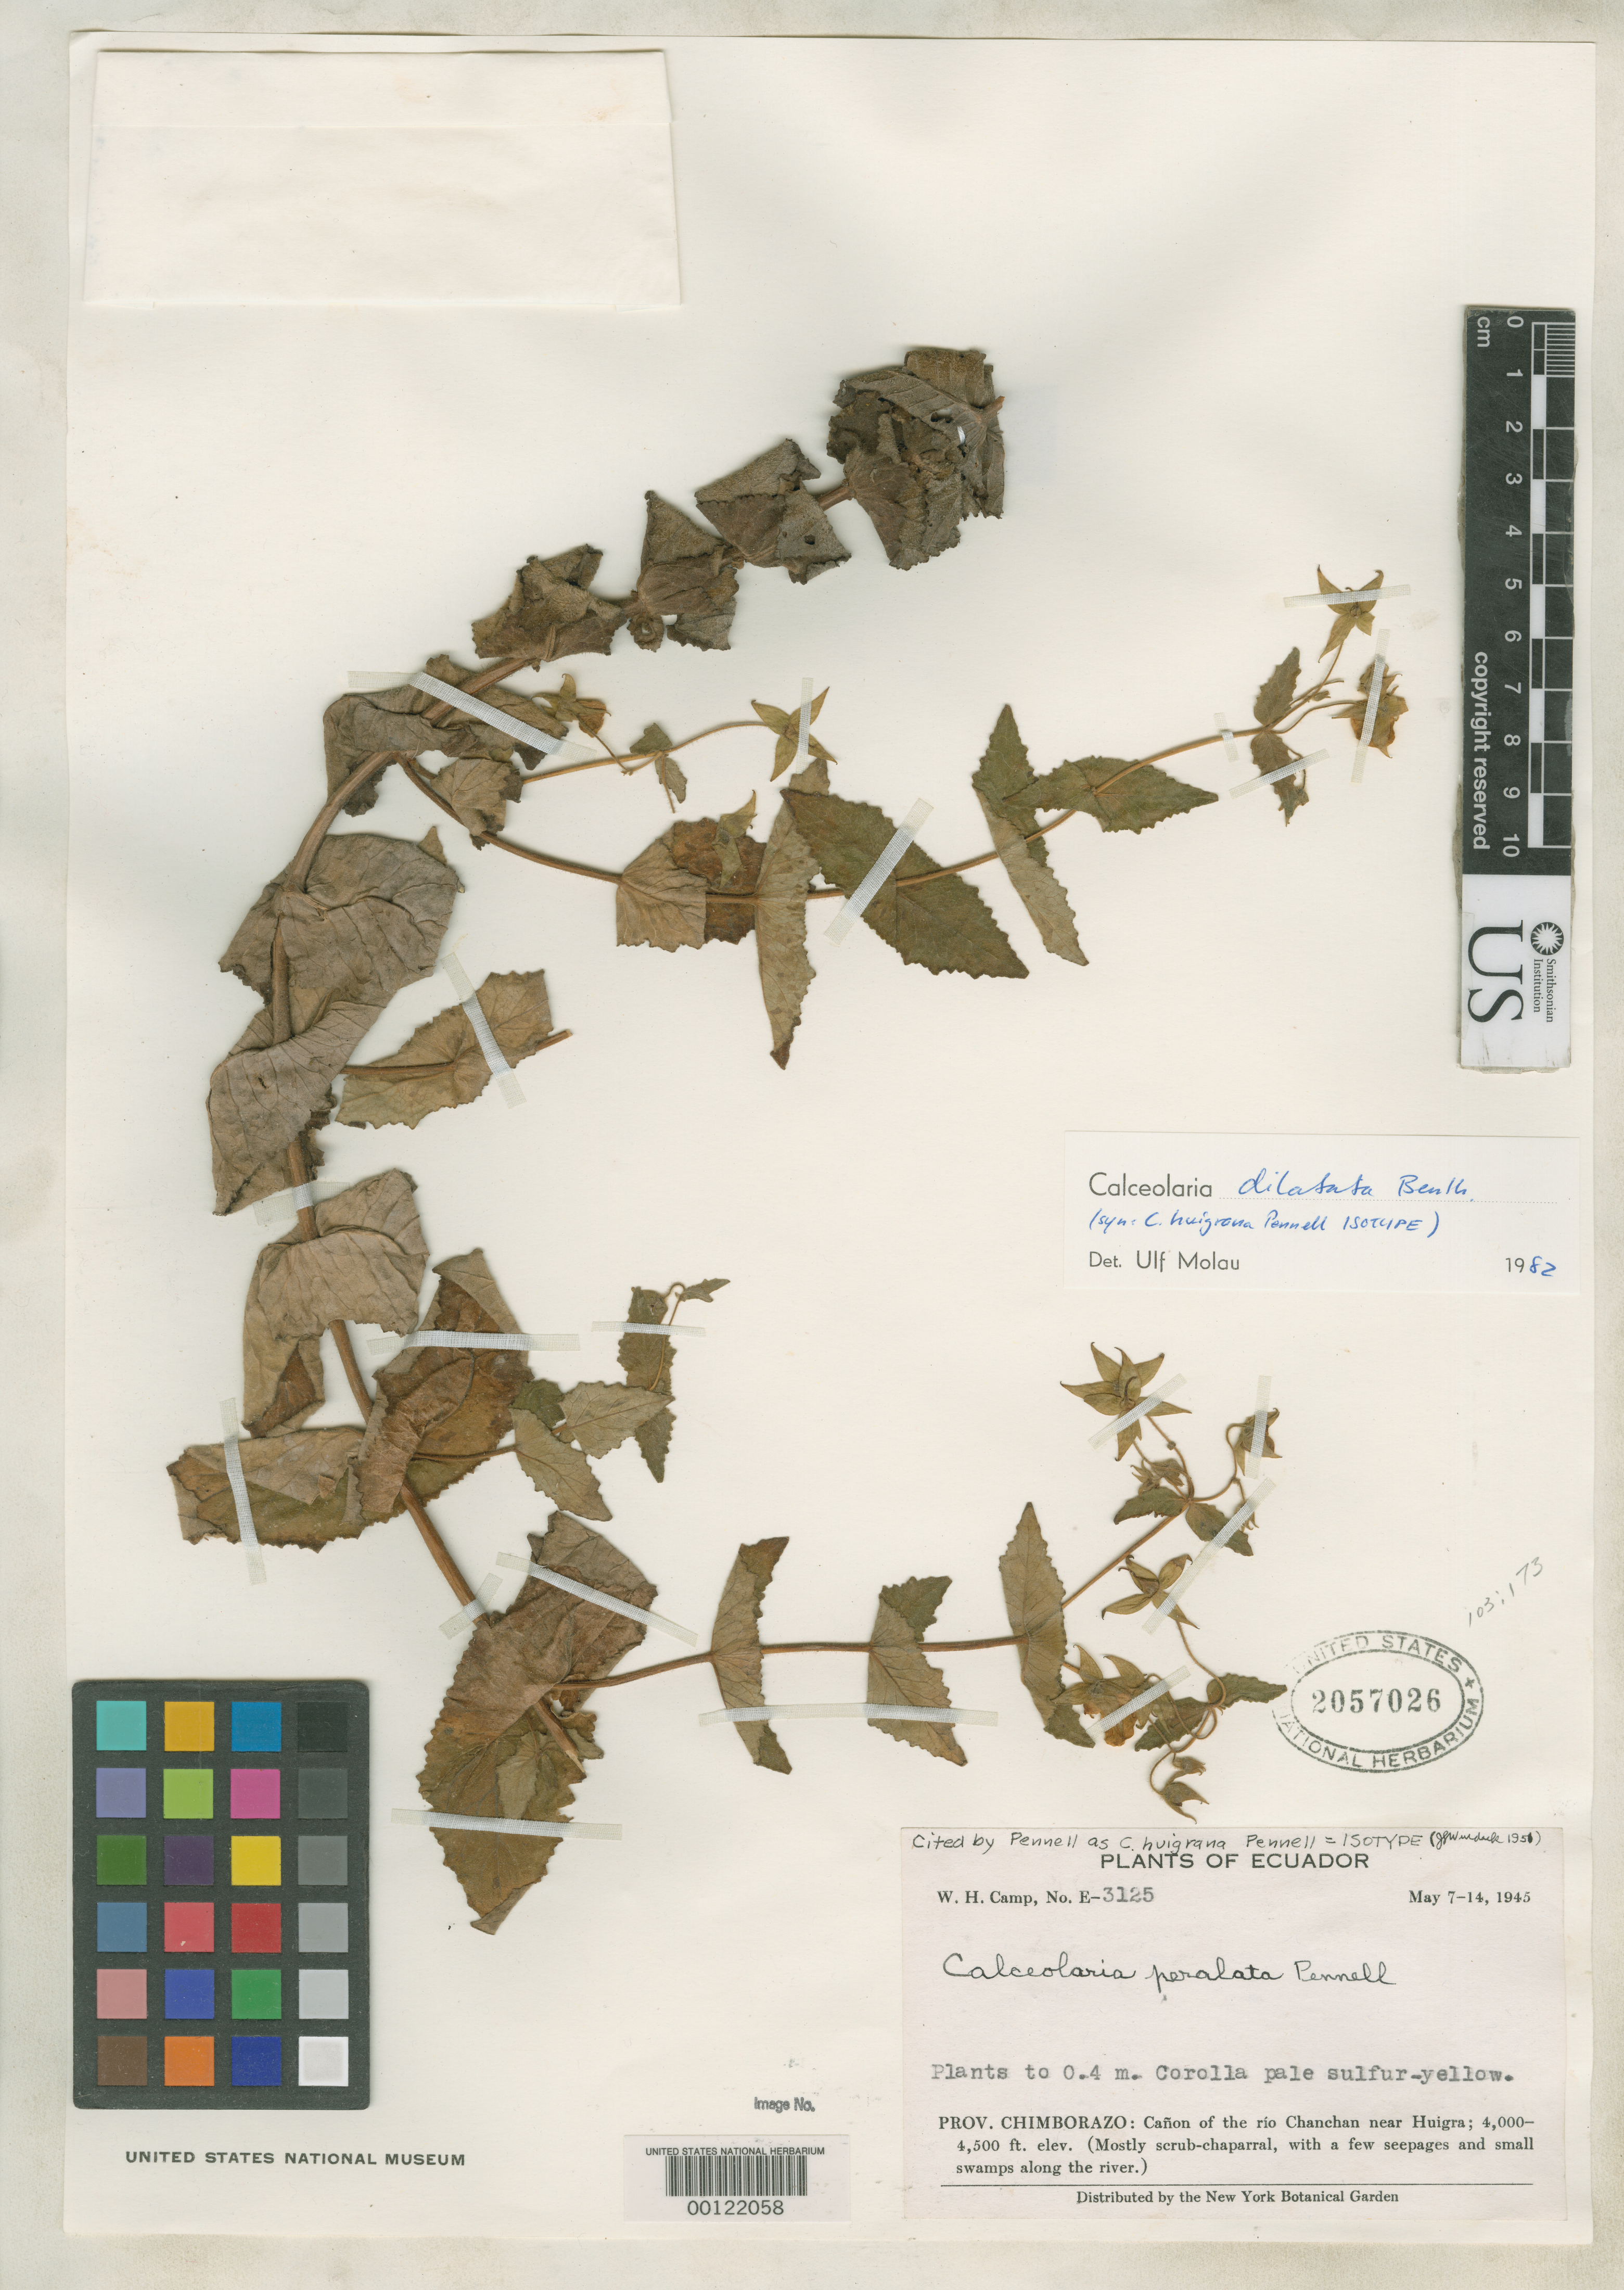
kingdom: Plantae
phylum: Tracheophyta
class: Magnoliopsida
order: Lamiales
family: Calceolariaceae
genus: Calceolaria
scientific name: Calceolaria huigrana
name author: Pennell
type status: Isotype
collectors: W. H. Camp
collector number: E-3125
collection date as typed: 07 May 1945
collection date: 1945-05-07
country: Ecuador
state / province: Chimborazo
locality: Huigra.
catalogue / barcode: US 2057026